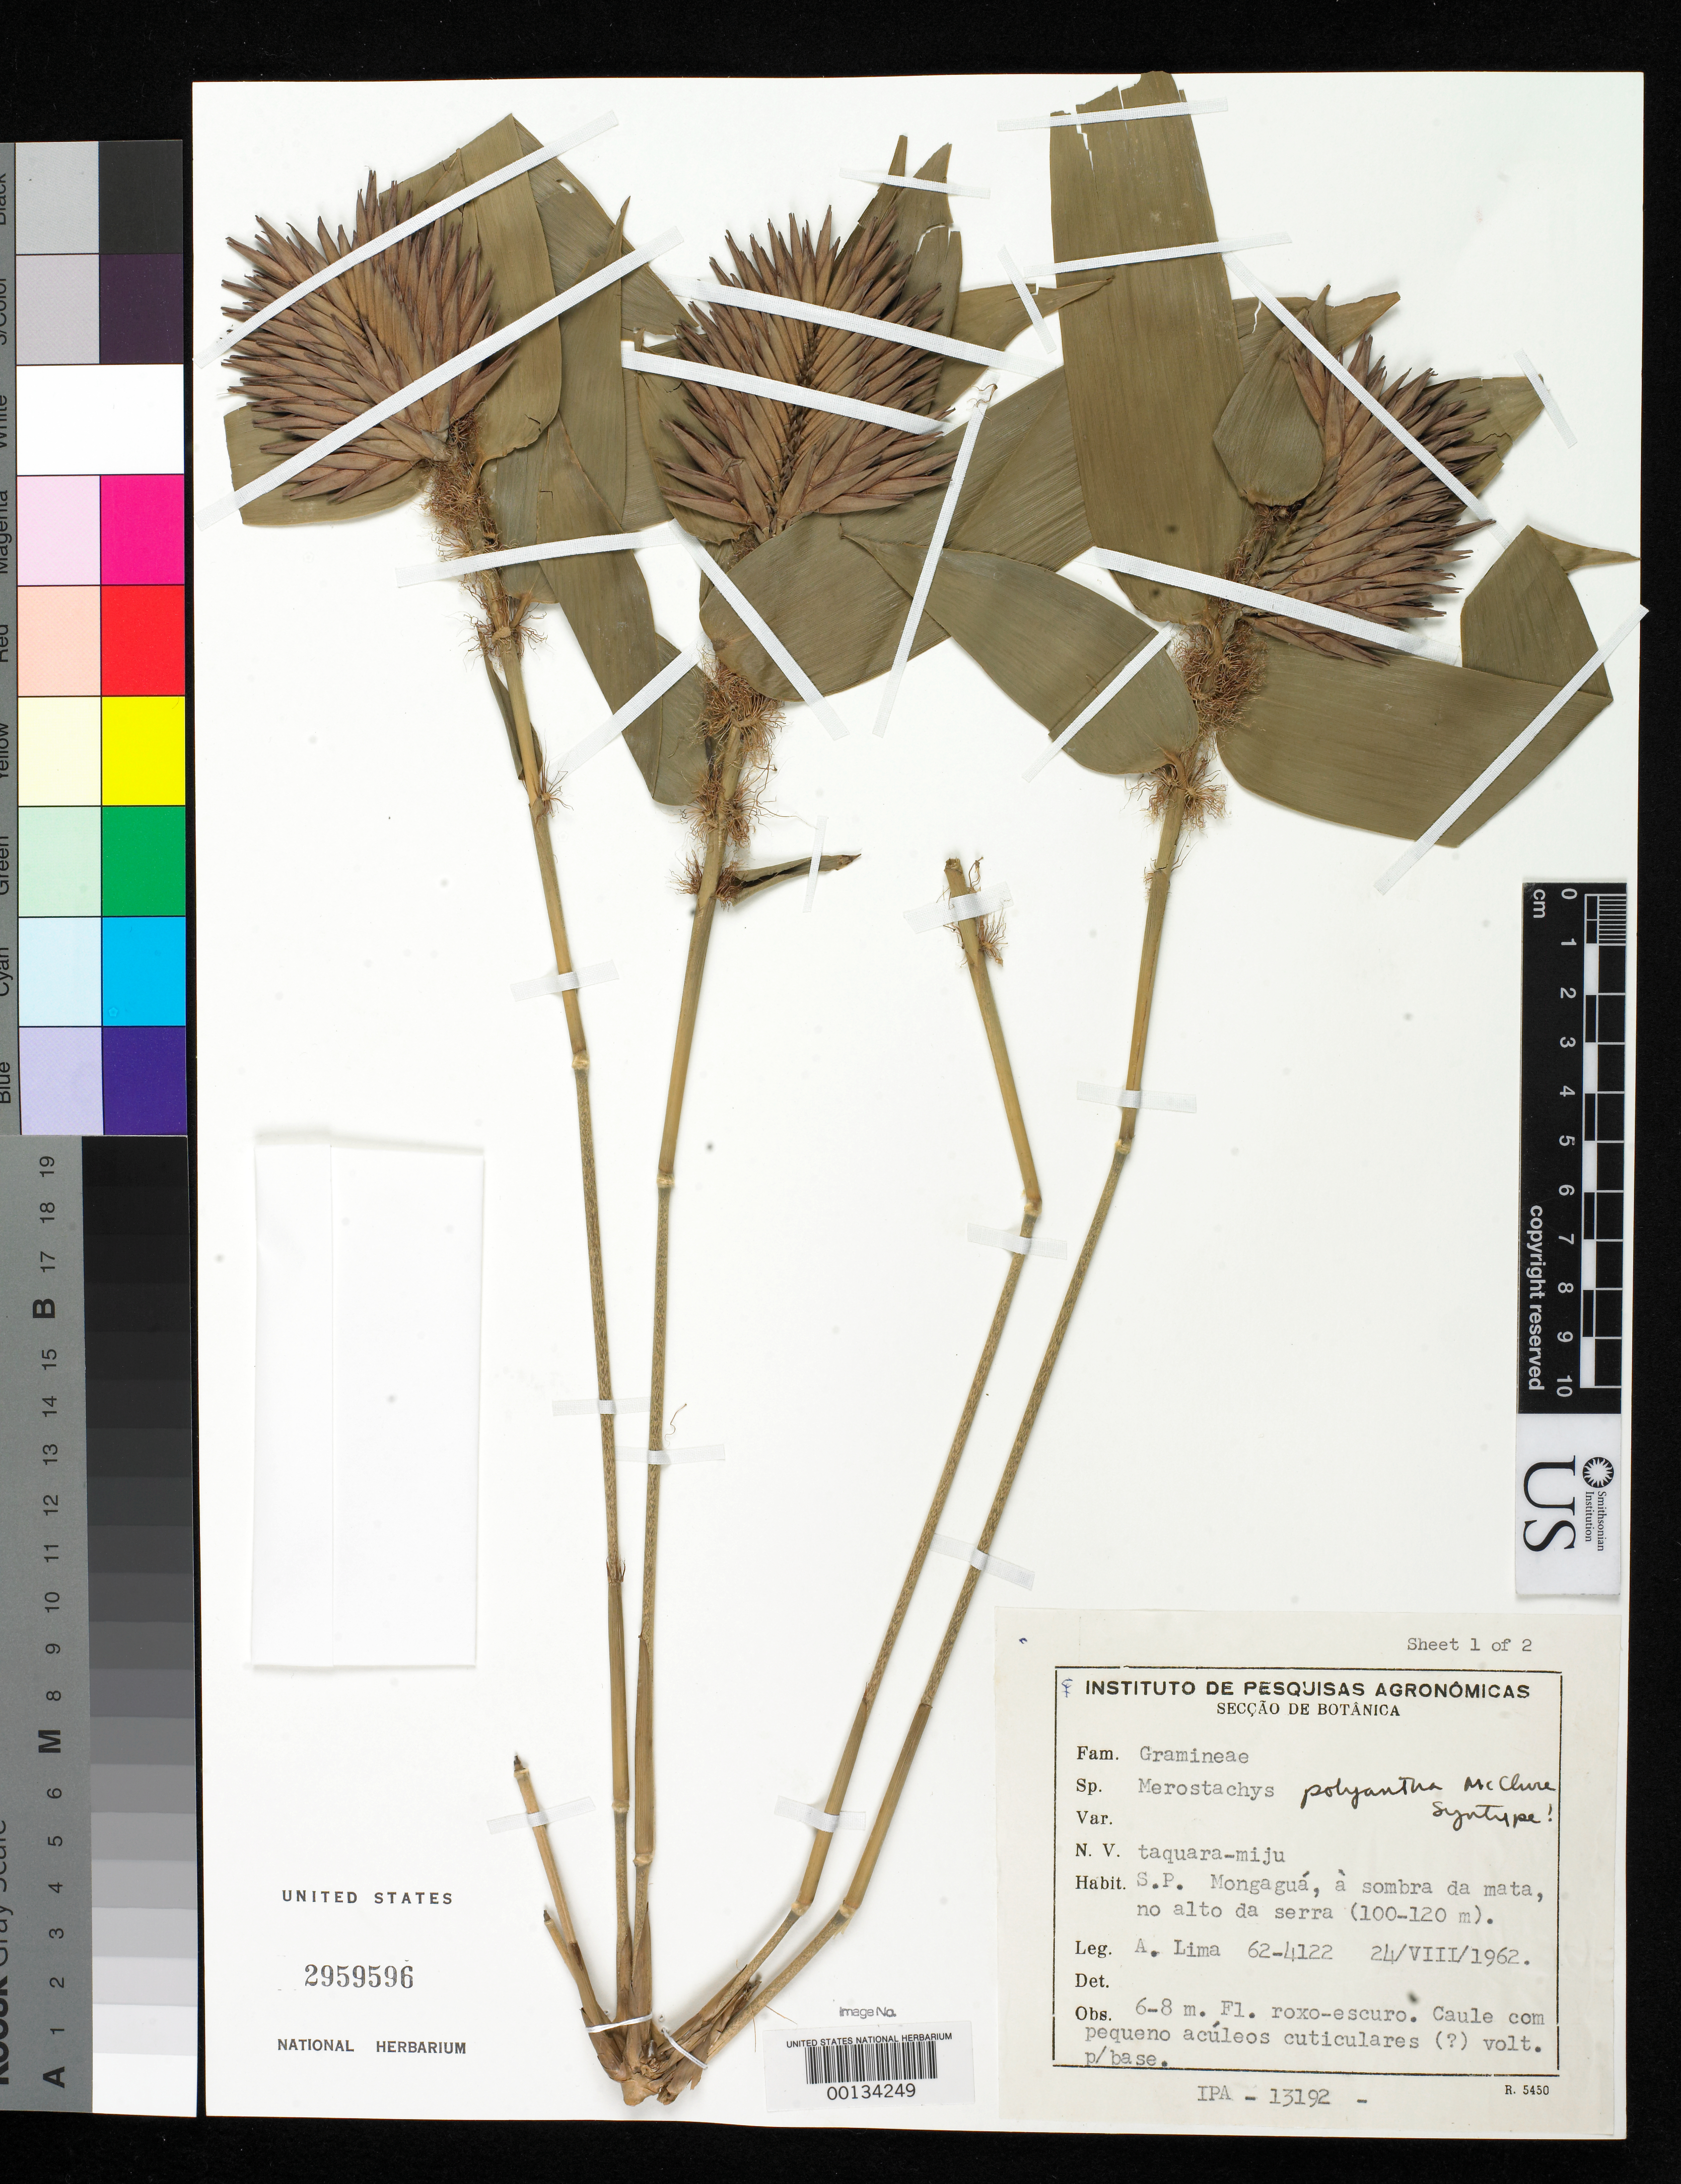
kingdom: Plantae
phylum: Tracheophyta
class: Liliopsida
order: Poales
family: Poaceae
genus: Merostachys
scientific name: Merostachys polyantha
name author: McClure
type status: Syntype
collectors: A. Lima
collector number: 62-4122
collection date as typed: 24 Aug 1962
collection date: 1962-08-24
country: Brazil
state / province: São Paulo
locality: Serra de Mongague, pr. Praia Grande.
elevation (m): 100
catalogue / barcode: US 2959596